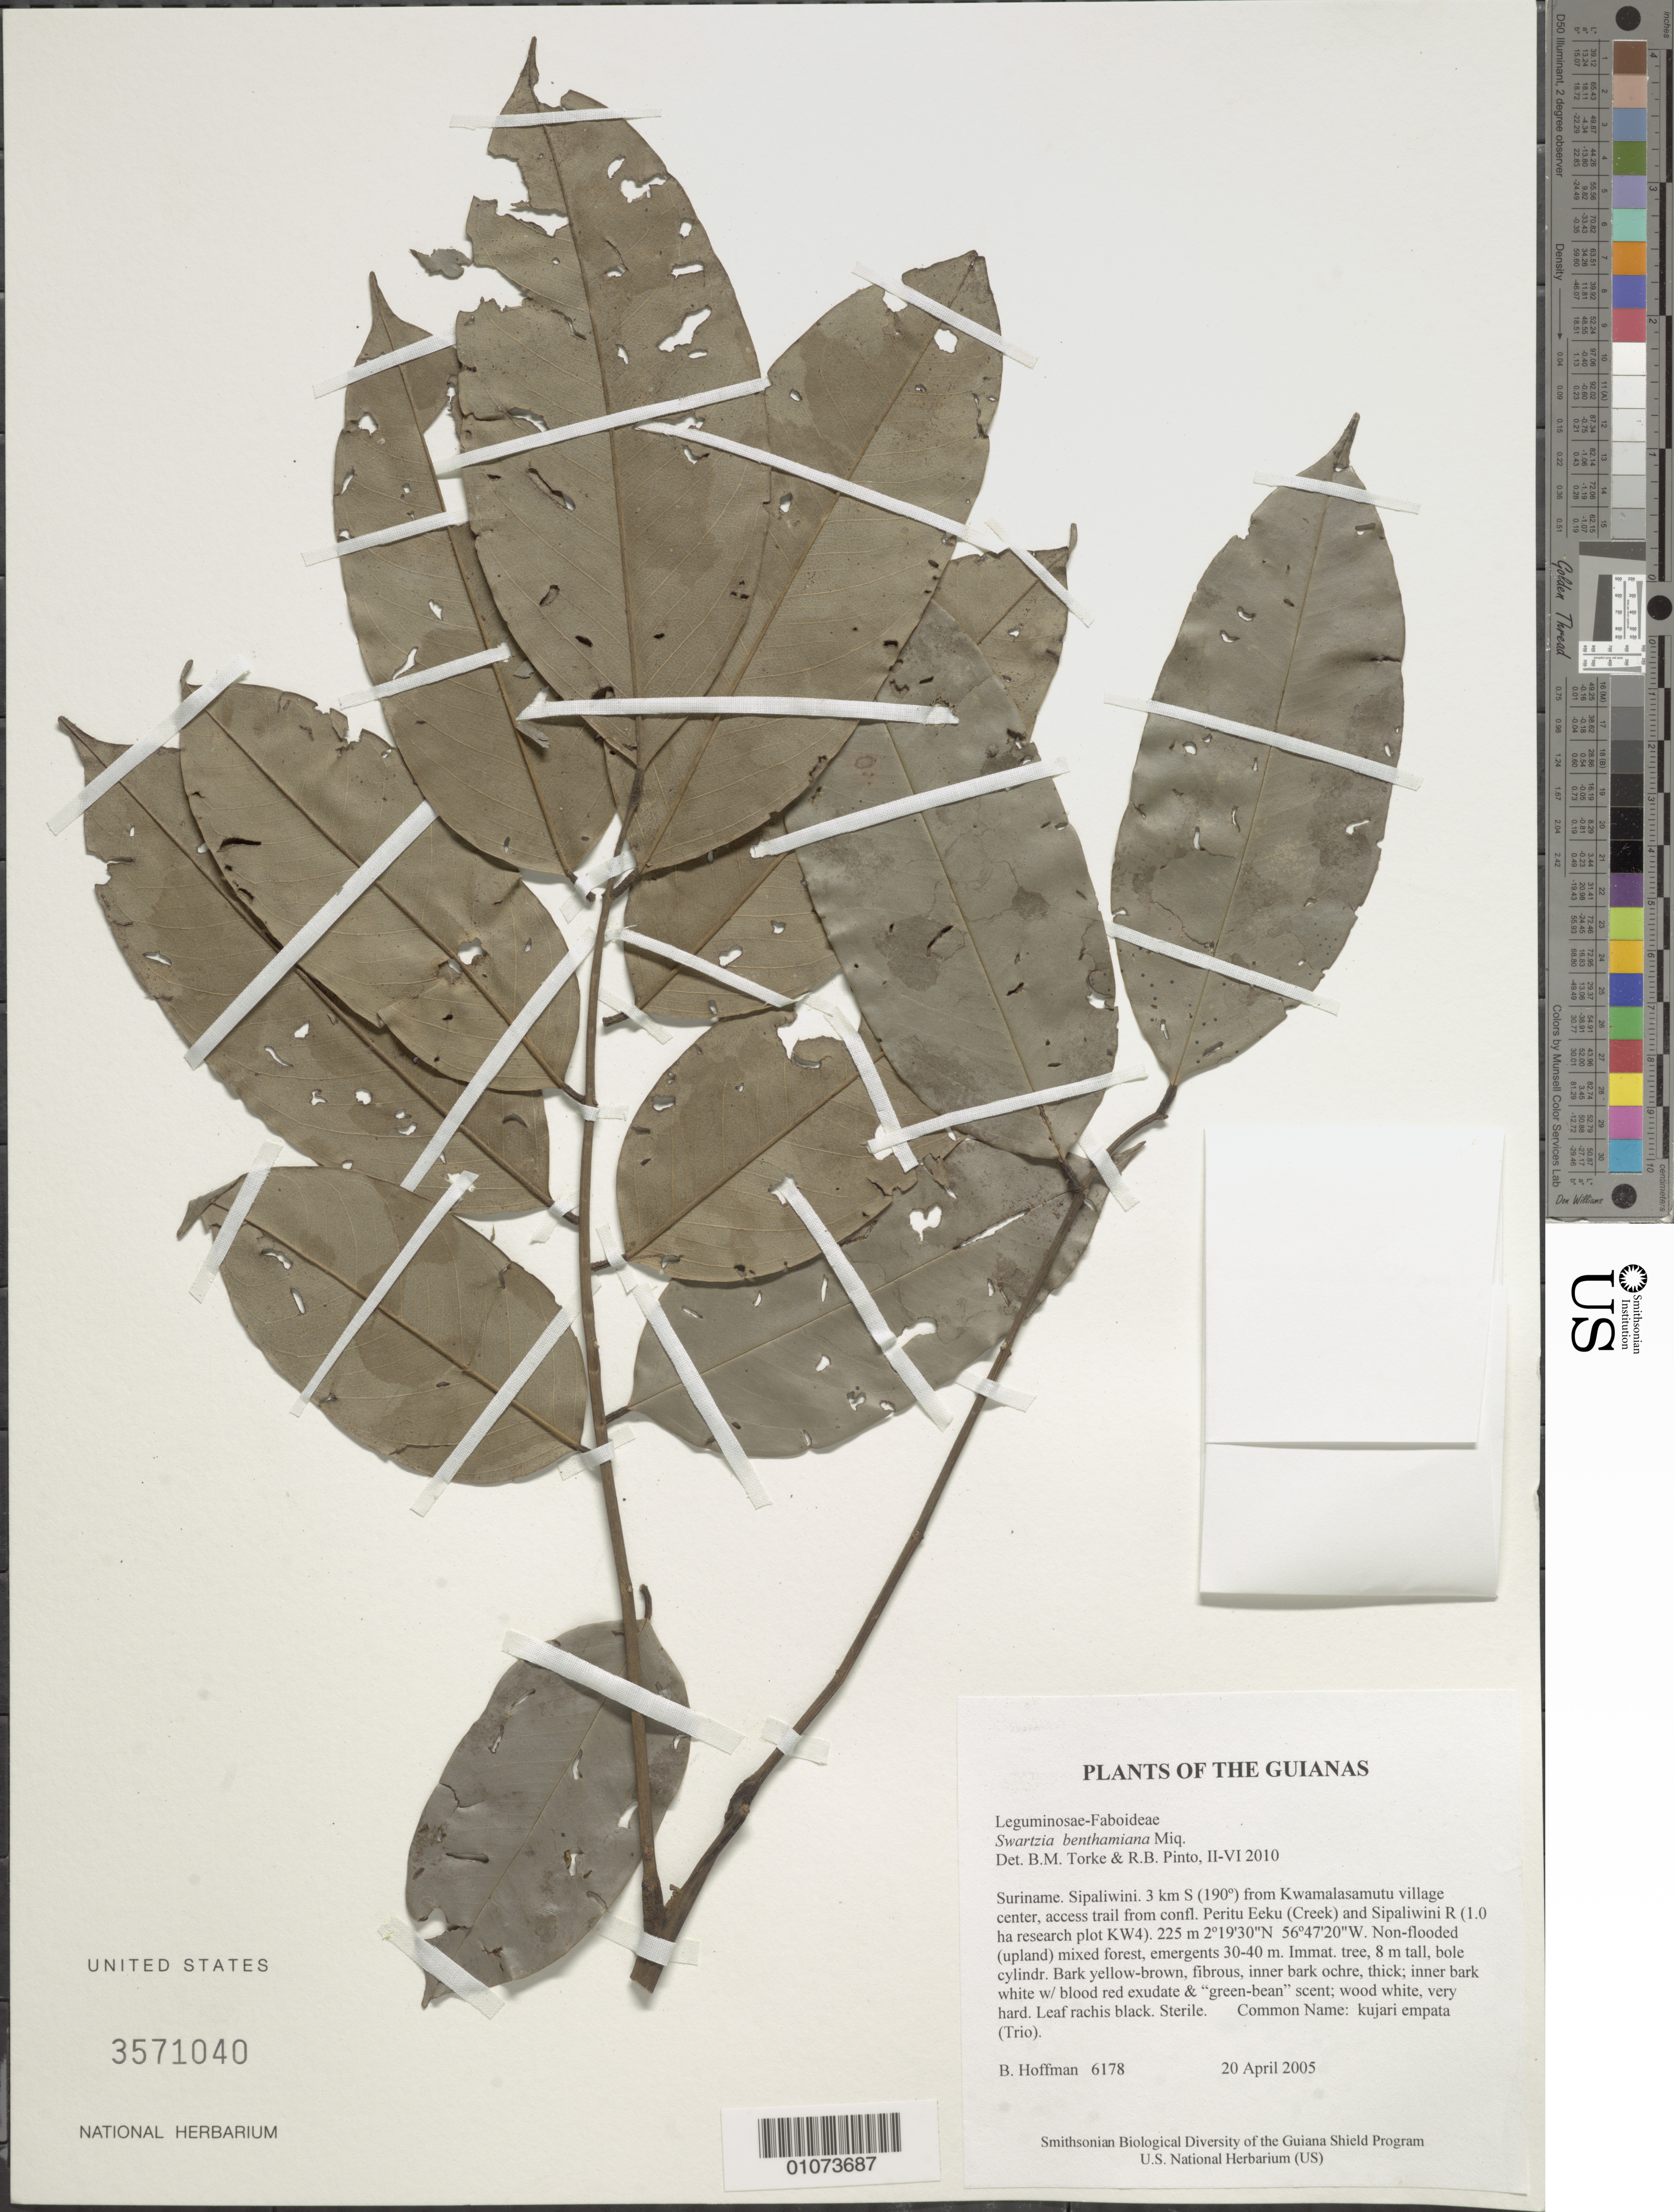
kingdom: Plantae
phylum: Tracheophyta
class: Magnoliopsida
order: Fabales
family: Fabaceae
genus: Swartzia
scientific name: Swartzia benthamiana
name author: Miq.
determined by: Torke, B. M.; Pinto, R. B.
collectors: B. Hoffman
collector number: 6178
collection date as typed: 20 April 2005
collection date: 2005-04-20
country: Suriname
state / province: Sipaliwini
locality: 3 km S (190º) from Kwamalasamutu village center, access trail from confl. Peritu Eeku (Creek) and Sipaliwini R (1.0 ha research plot KW4)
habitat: Non-flooded (upland) mixed forest, emergents 30-40 m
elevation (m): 225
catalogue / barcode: US 3571040